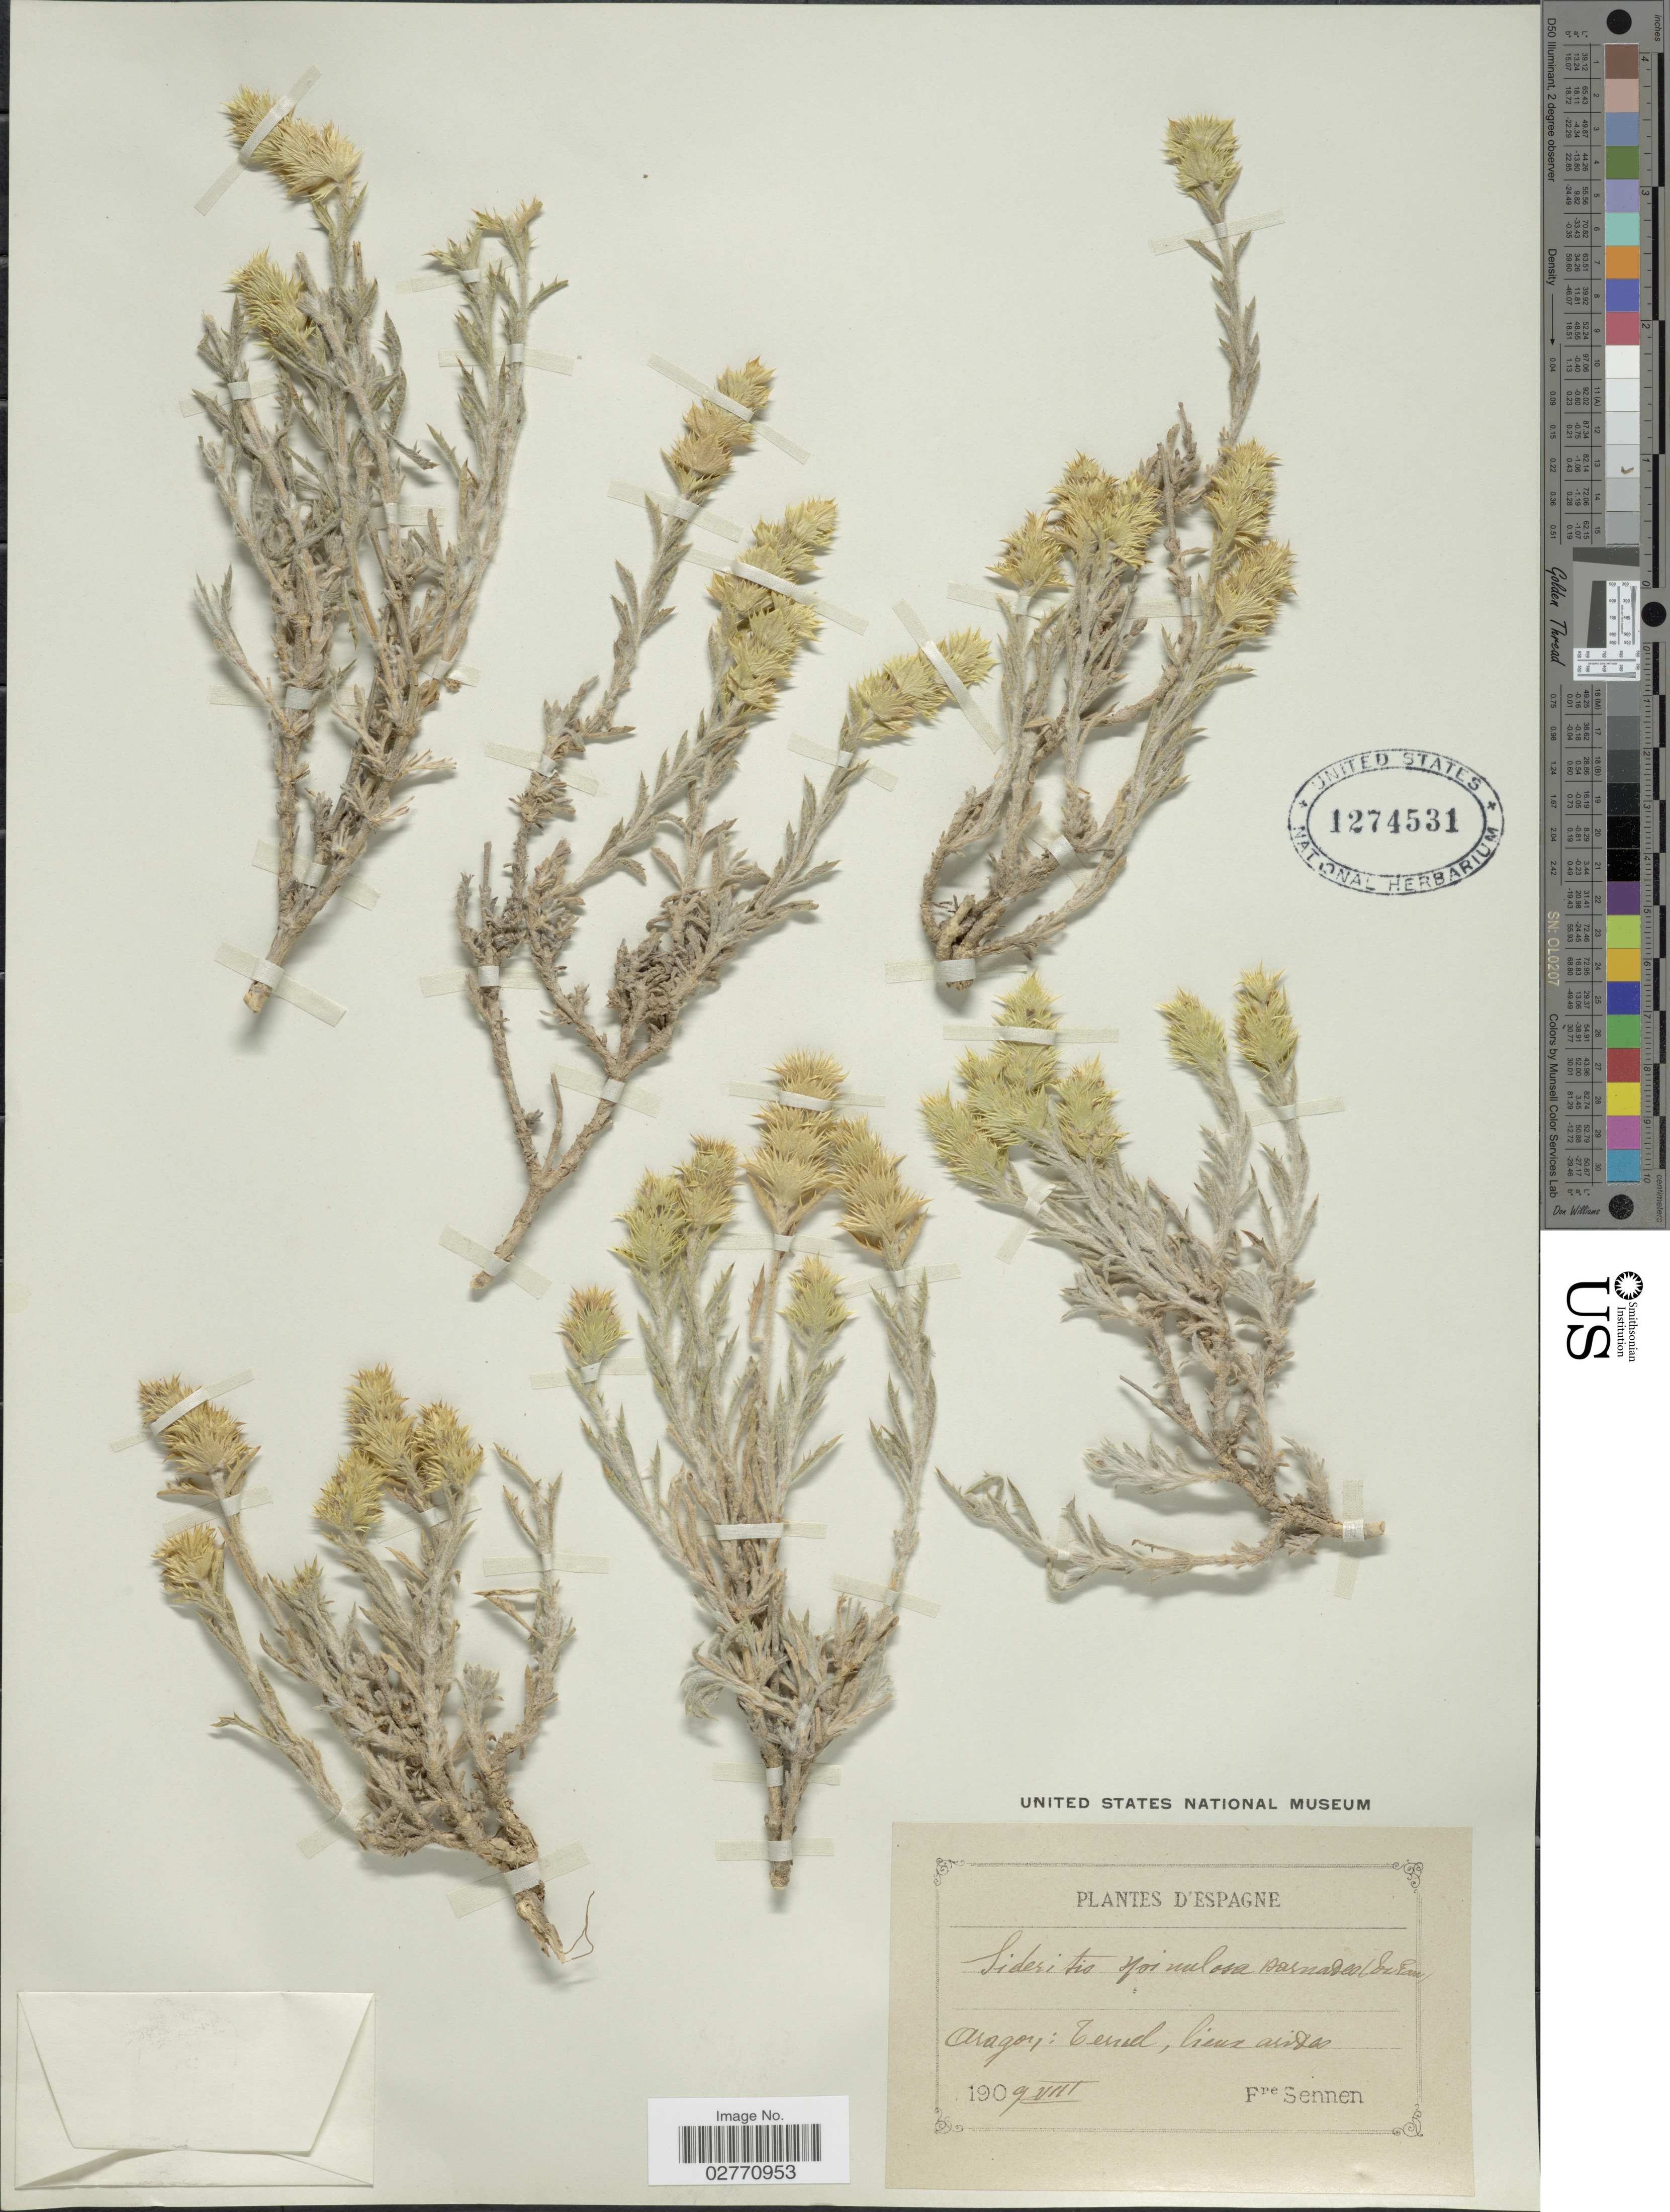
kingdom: Plantae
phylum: Tracheophyta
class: Magnoliopsida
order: Lamiales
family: Lamiaceae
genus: Sideritis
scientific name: Sideritis spinulosa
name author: Barnadez ex Asso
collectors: E. Sennen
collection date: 1909-08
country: Spain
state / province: Aragon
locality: D'Espagne. Aragon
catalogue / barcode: US 1274531